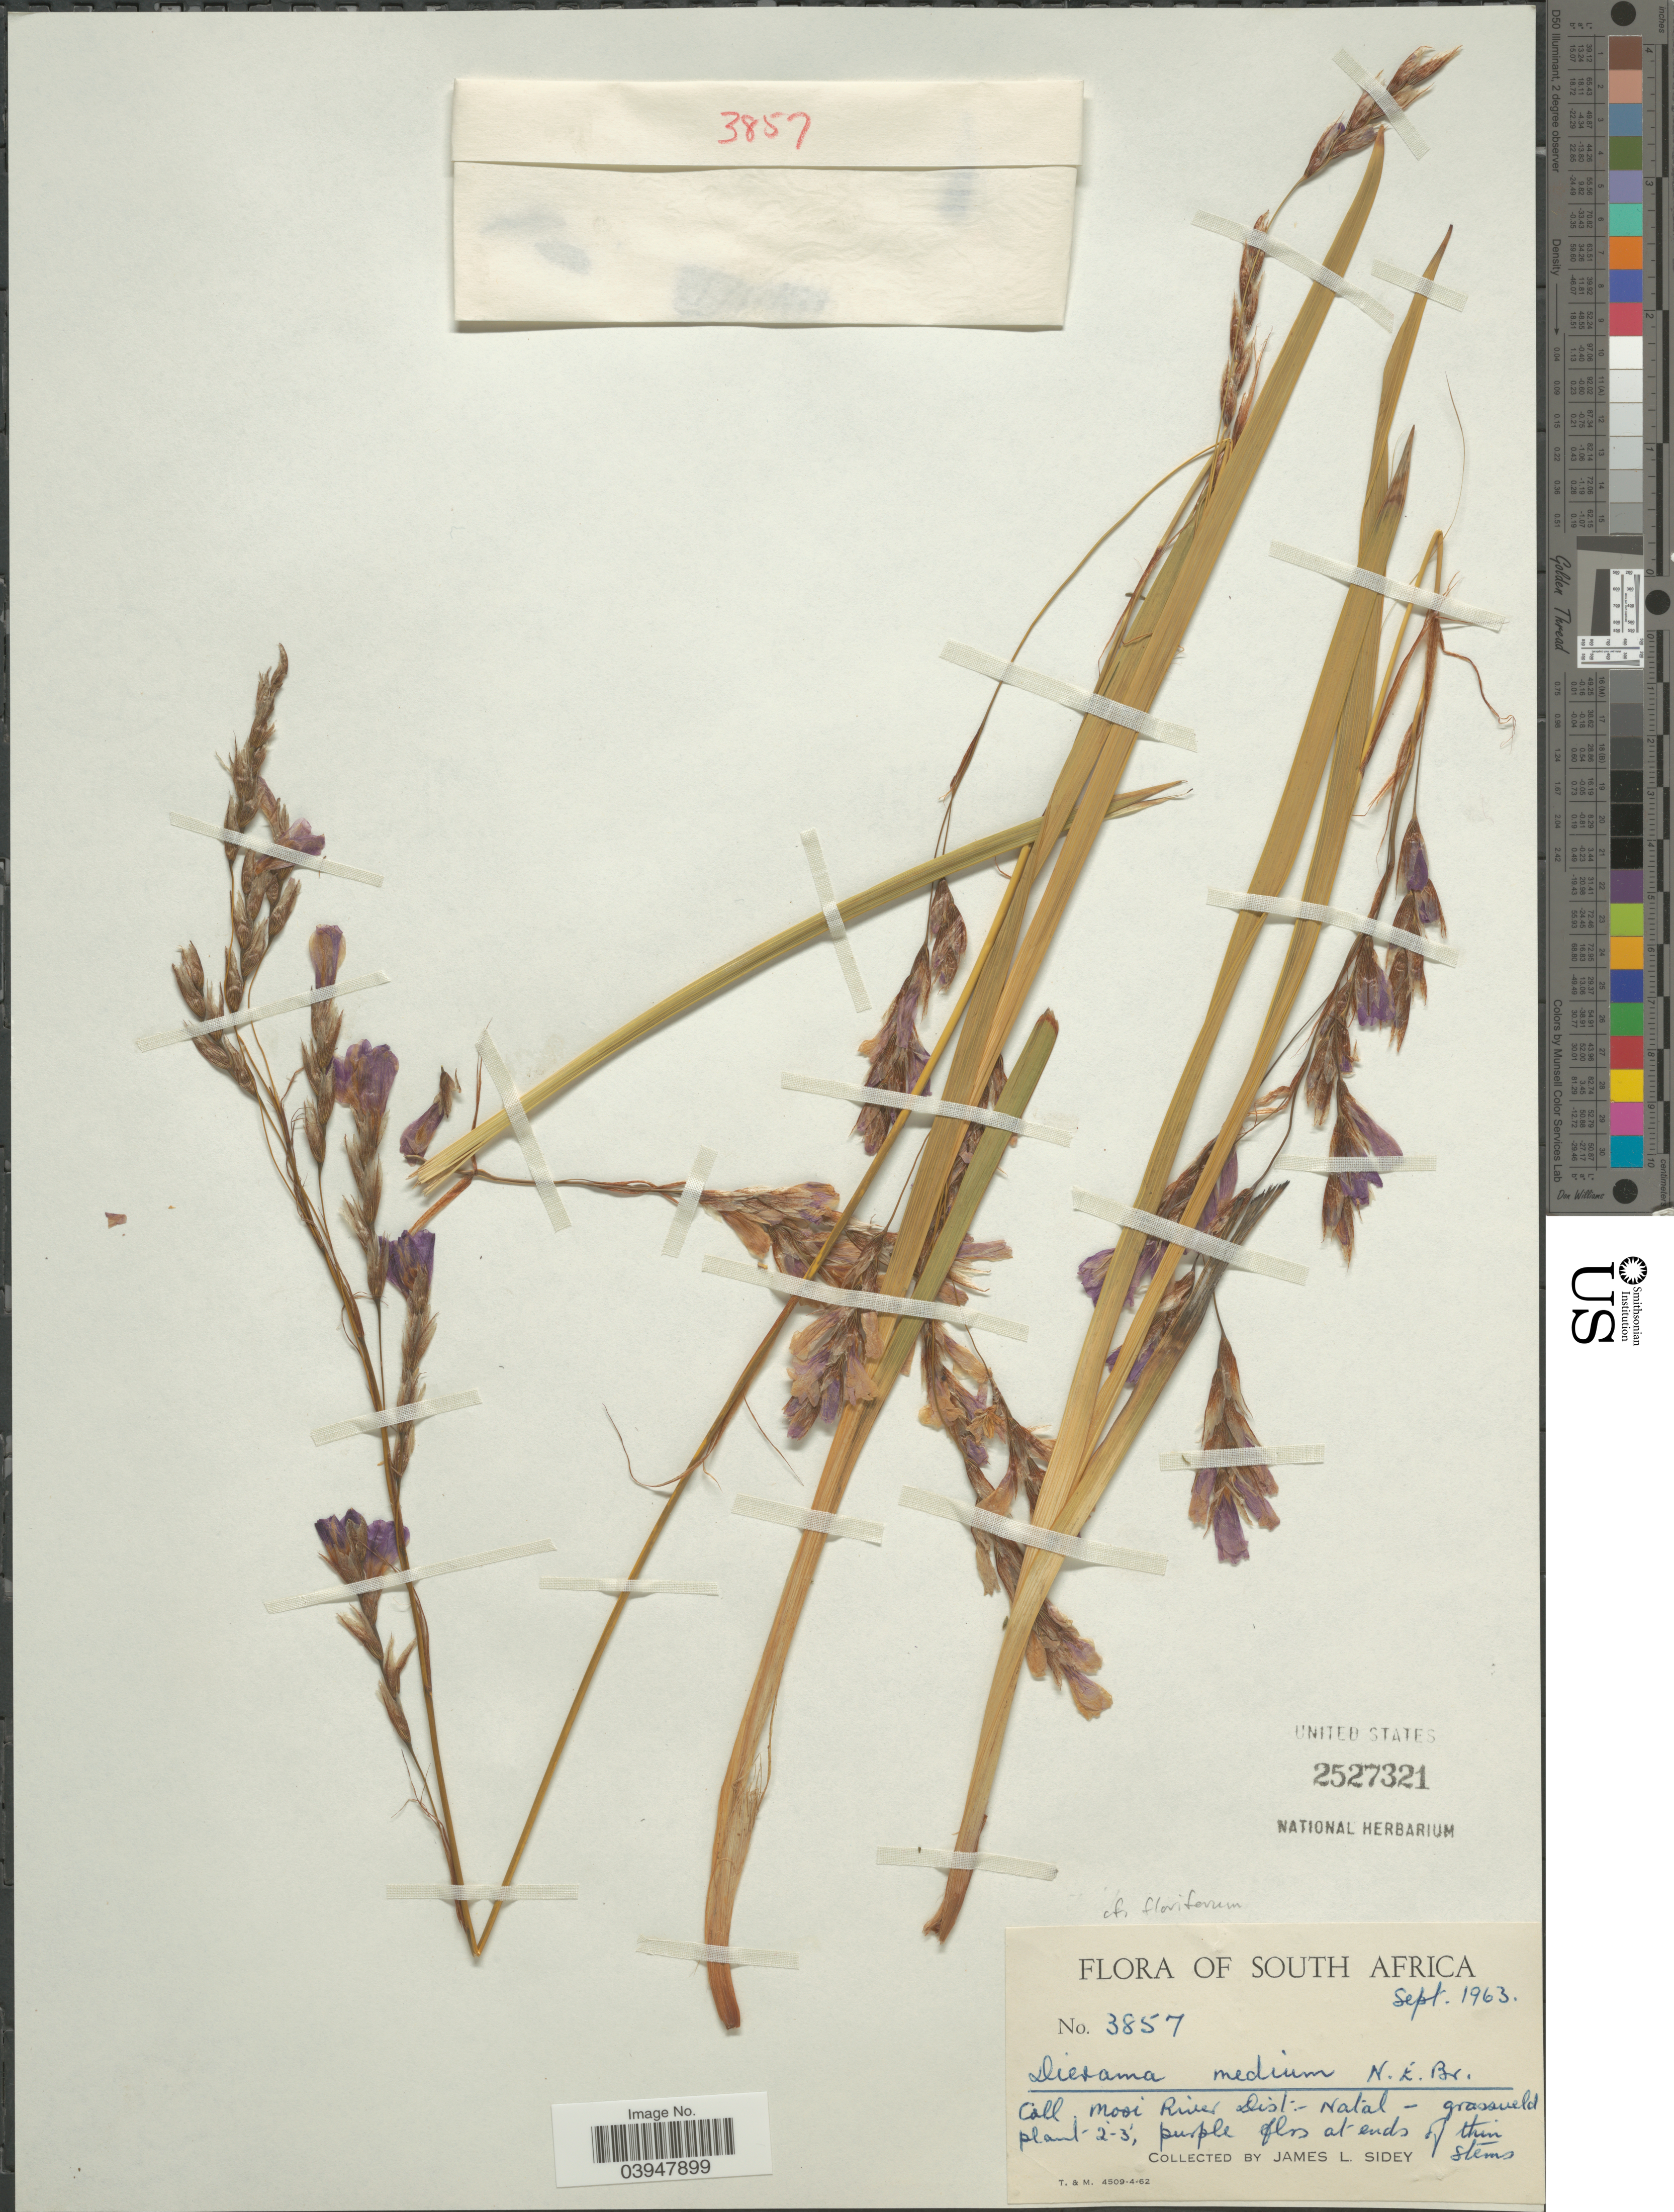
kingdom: Plantae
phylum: Tracheophyta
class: Liliopsida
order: Asparagales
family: Iridaceae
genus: Dierama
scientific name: Dierama medium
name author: N.E. Br.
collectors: J. L. Sidey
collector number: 3857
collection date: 1963-09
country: South Africa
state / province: KwaZulu-Natal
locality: Mooi River Dist. Natal - grassveld plant.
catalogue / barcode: US 2527321